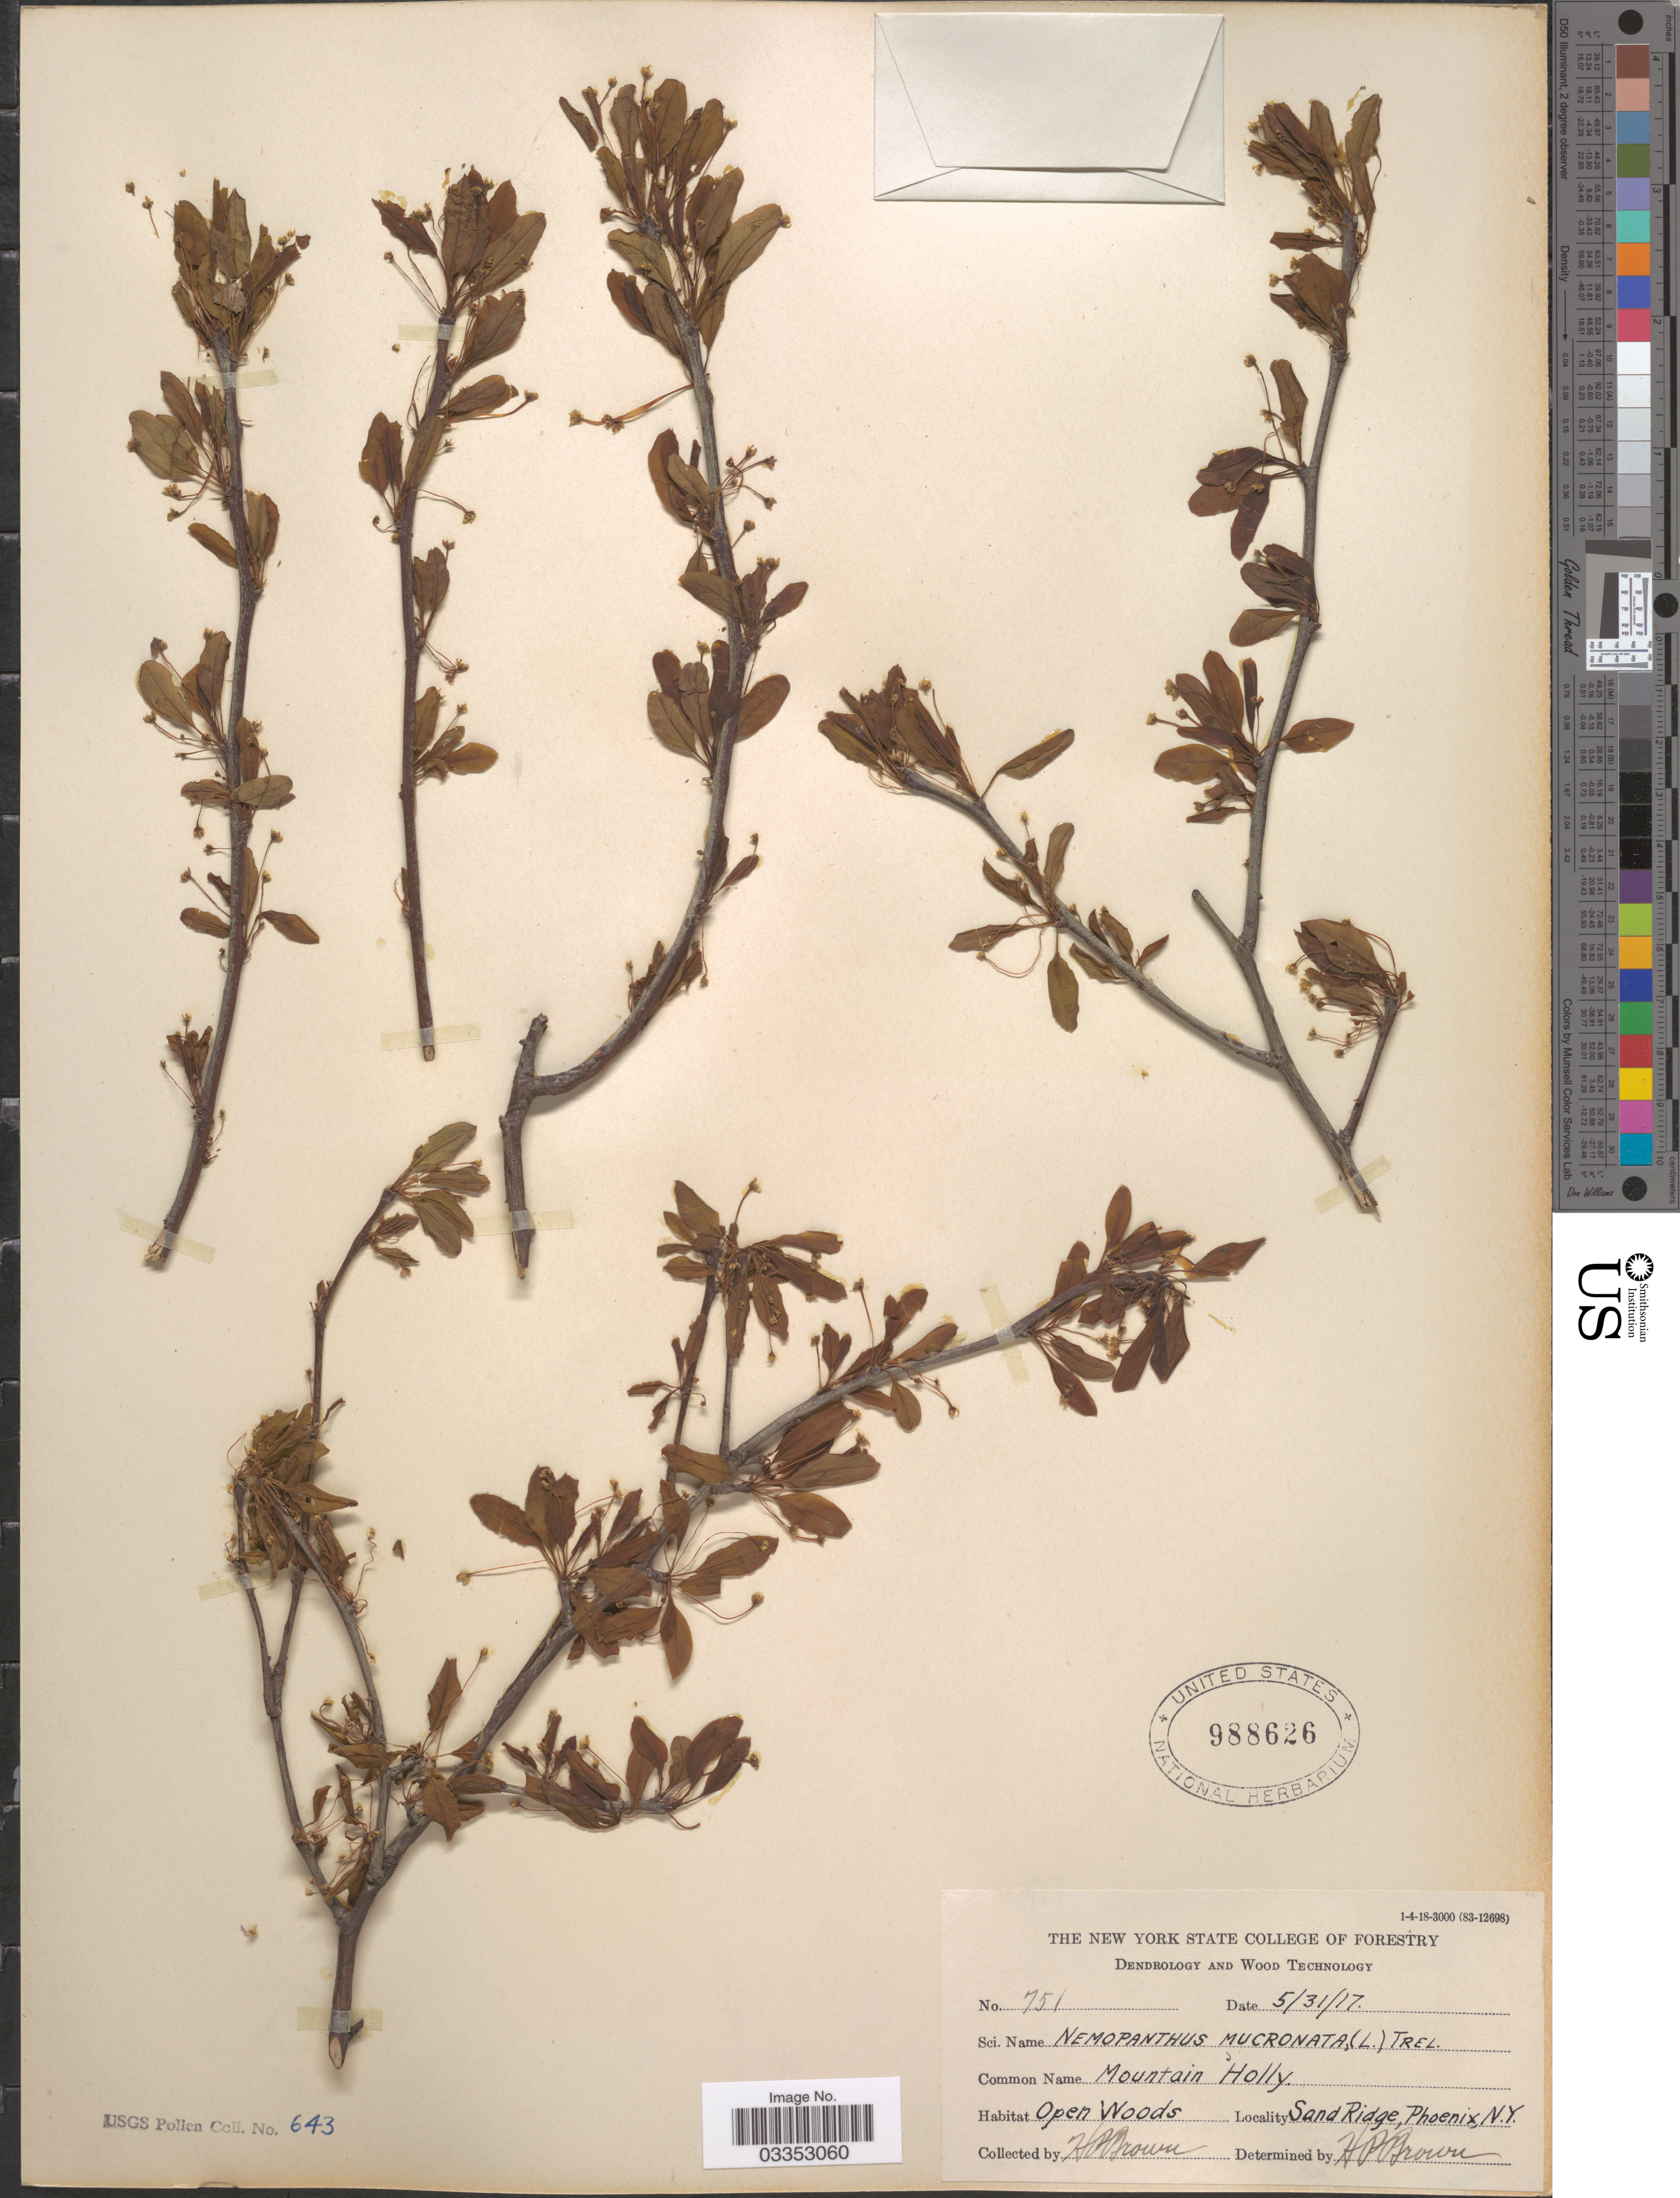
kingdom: Plantae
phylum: Tracheophyta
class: Magnoliopsida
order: Aquifoliales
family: Aquifoliaceae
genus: Nemopanthus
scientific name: Nemopanthus mucronatus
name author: (L.) Trel.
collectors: H. P. Brown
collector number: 751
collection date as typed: Transcribed d/m/y: 31/5/17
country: United States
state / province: New York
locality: Sand Ridge, Phoenix.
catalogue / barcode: US 988626